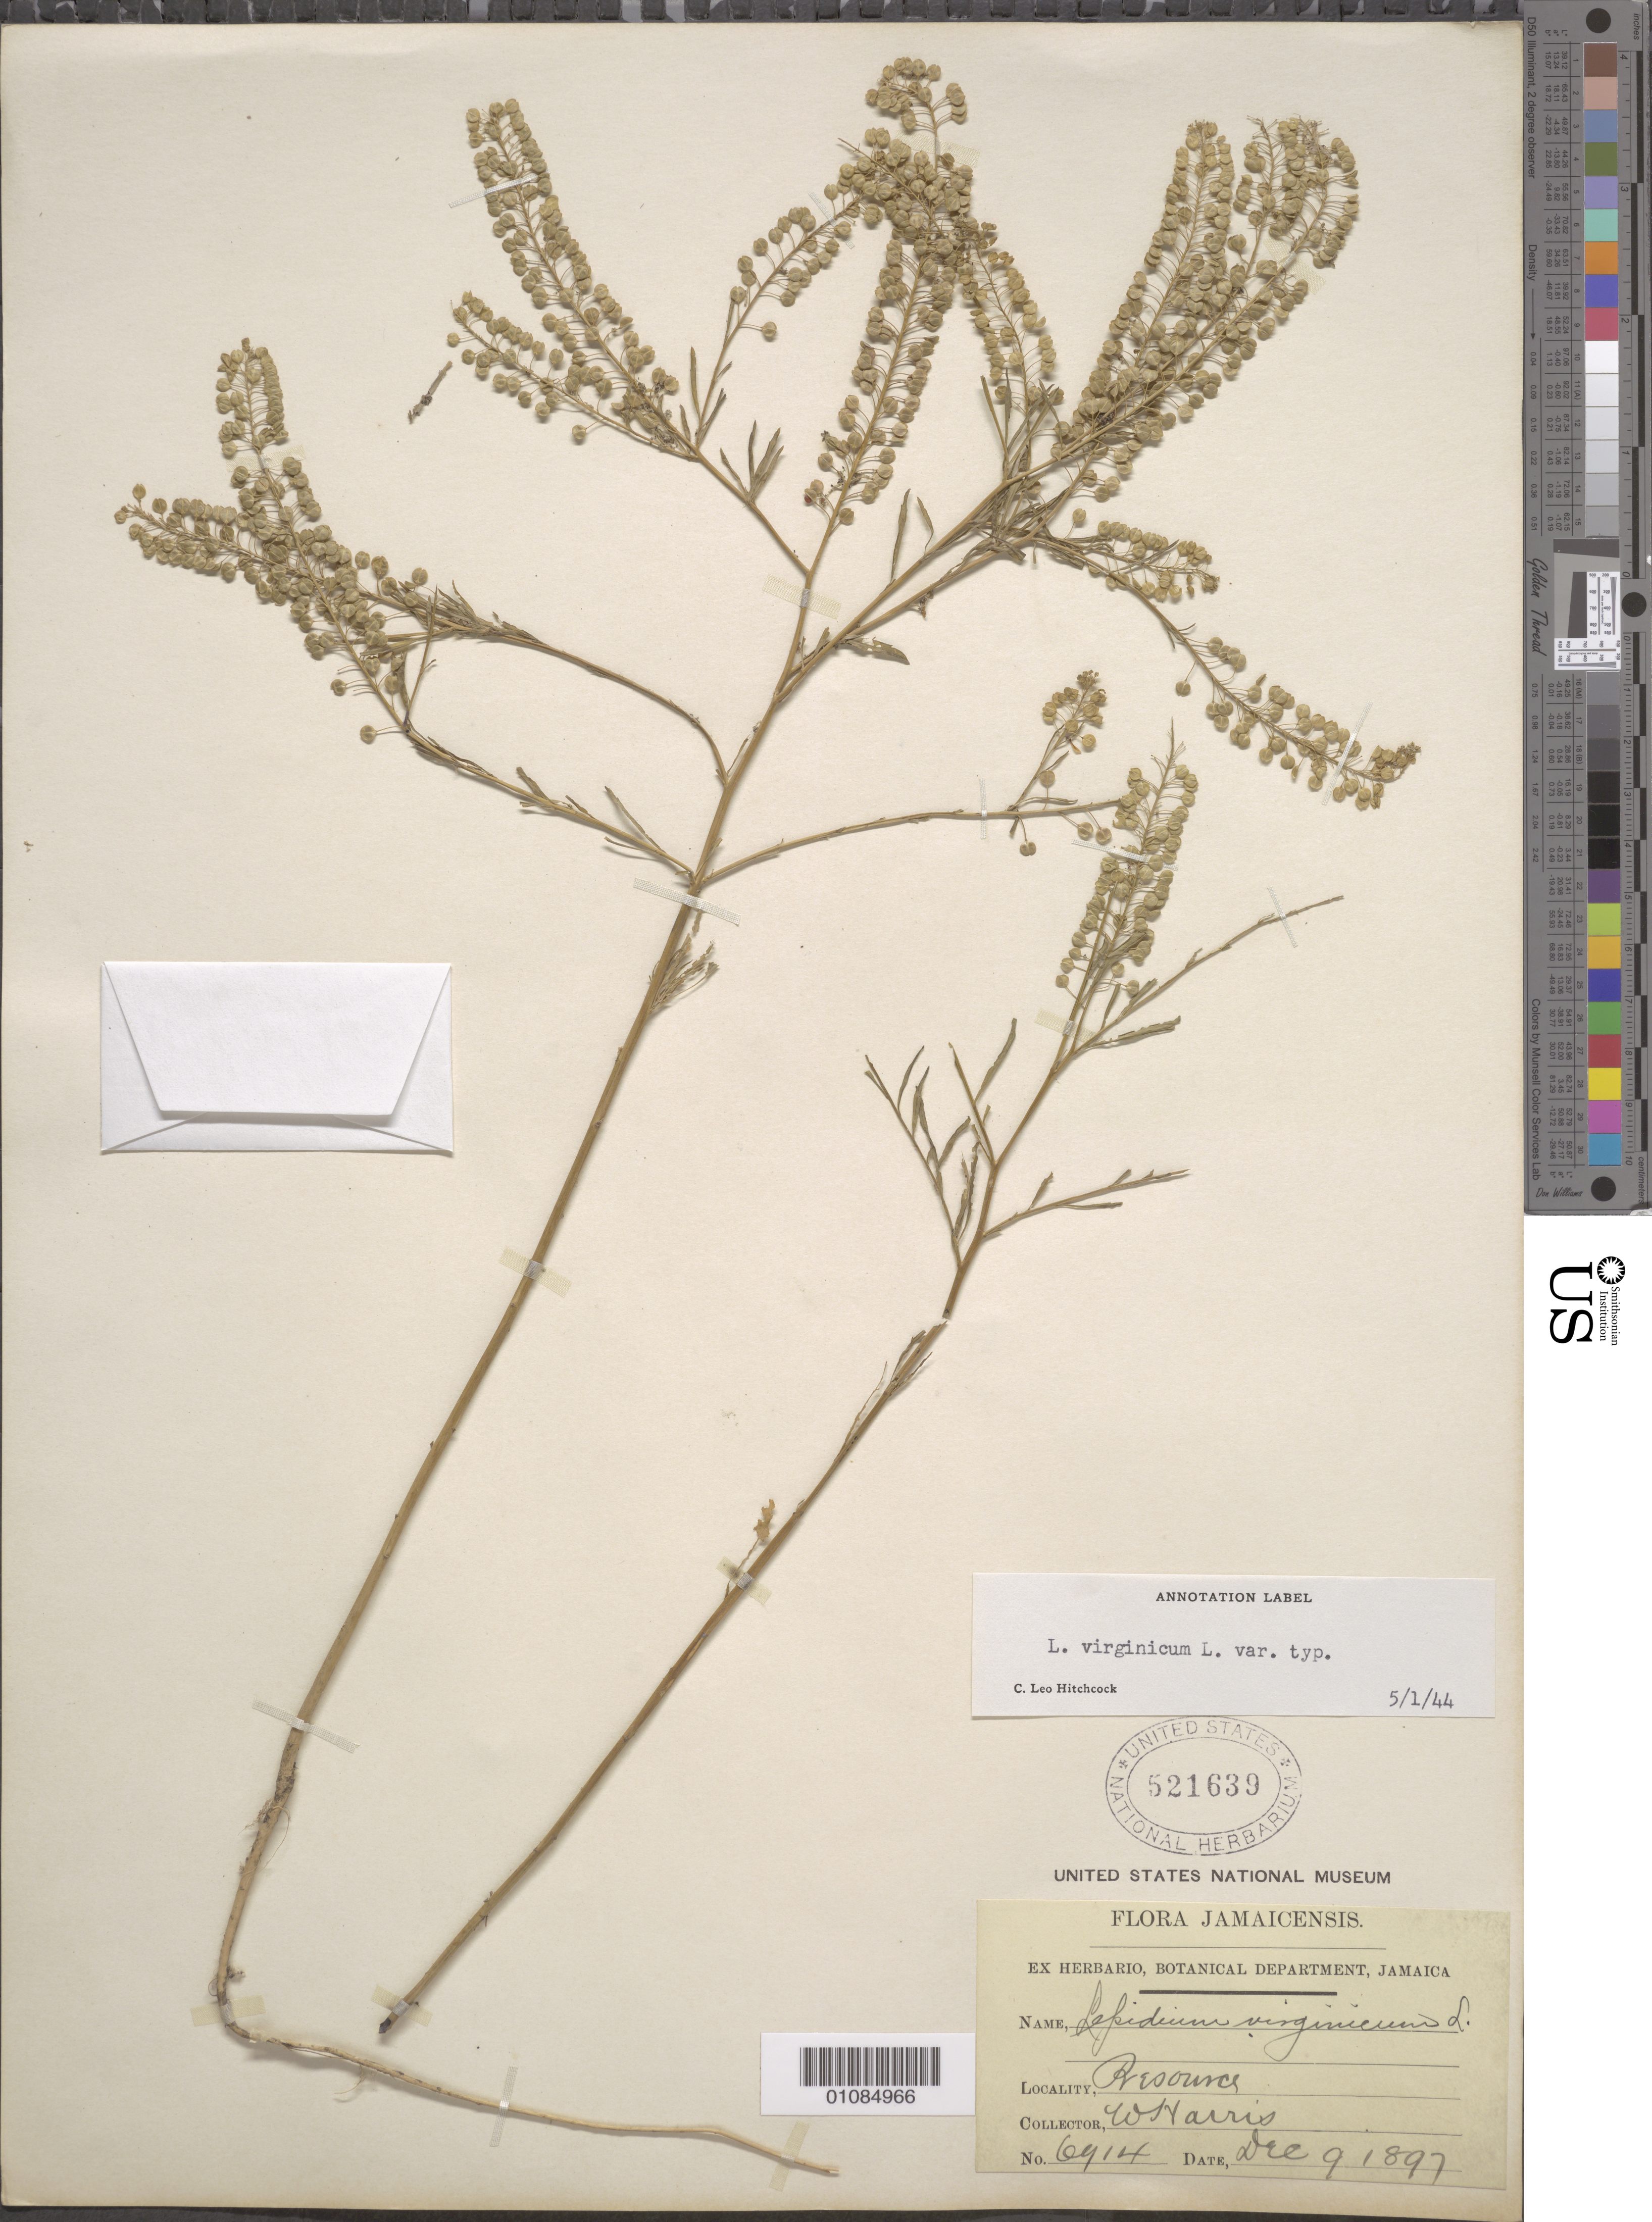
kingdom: Plantae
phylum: Tracheophyta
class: Magnoliopsida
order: Brassicales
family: Brassicaceae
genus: Lepidium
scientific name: Lepidium virginicum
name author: L.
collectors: W. Harris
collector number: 6914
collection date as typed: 09 Dec 1897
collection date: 1897-12-09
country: Jamaica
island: Jamaica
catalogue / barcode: US 521639